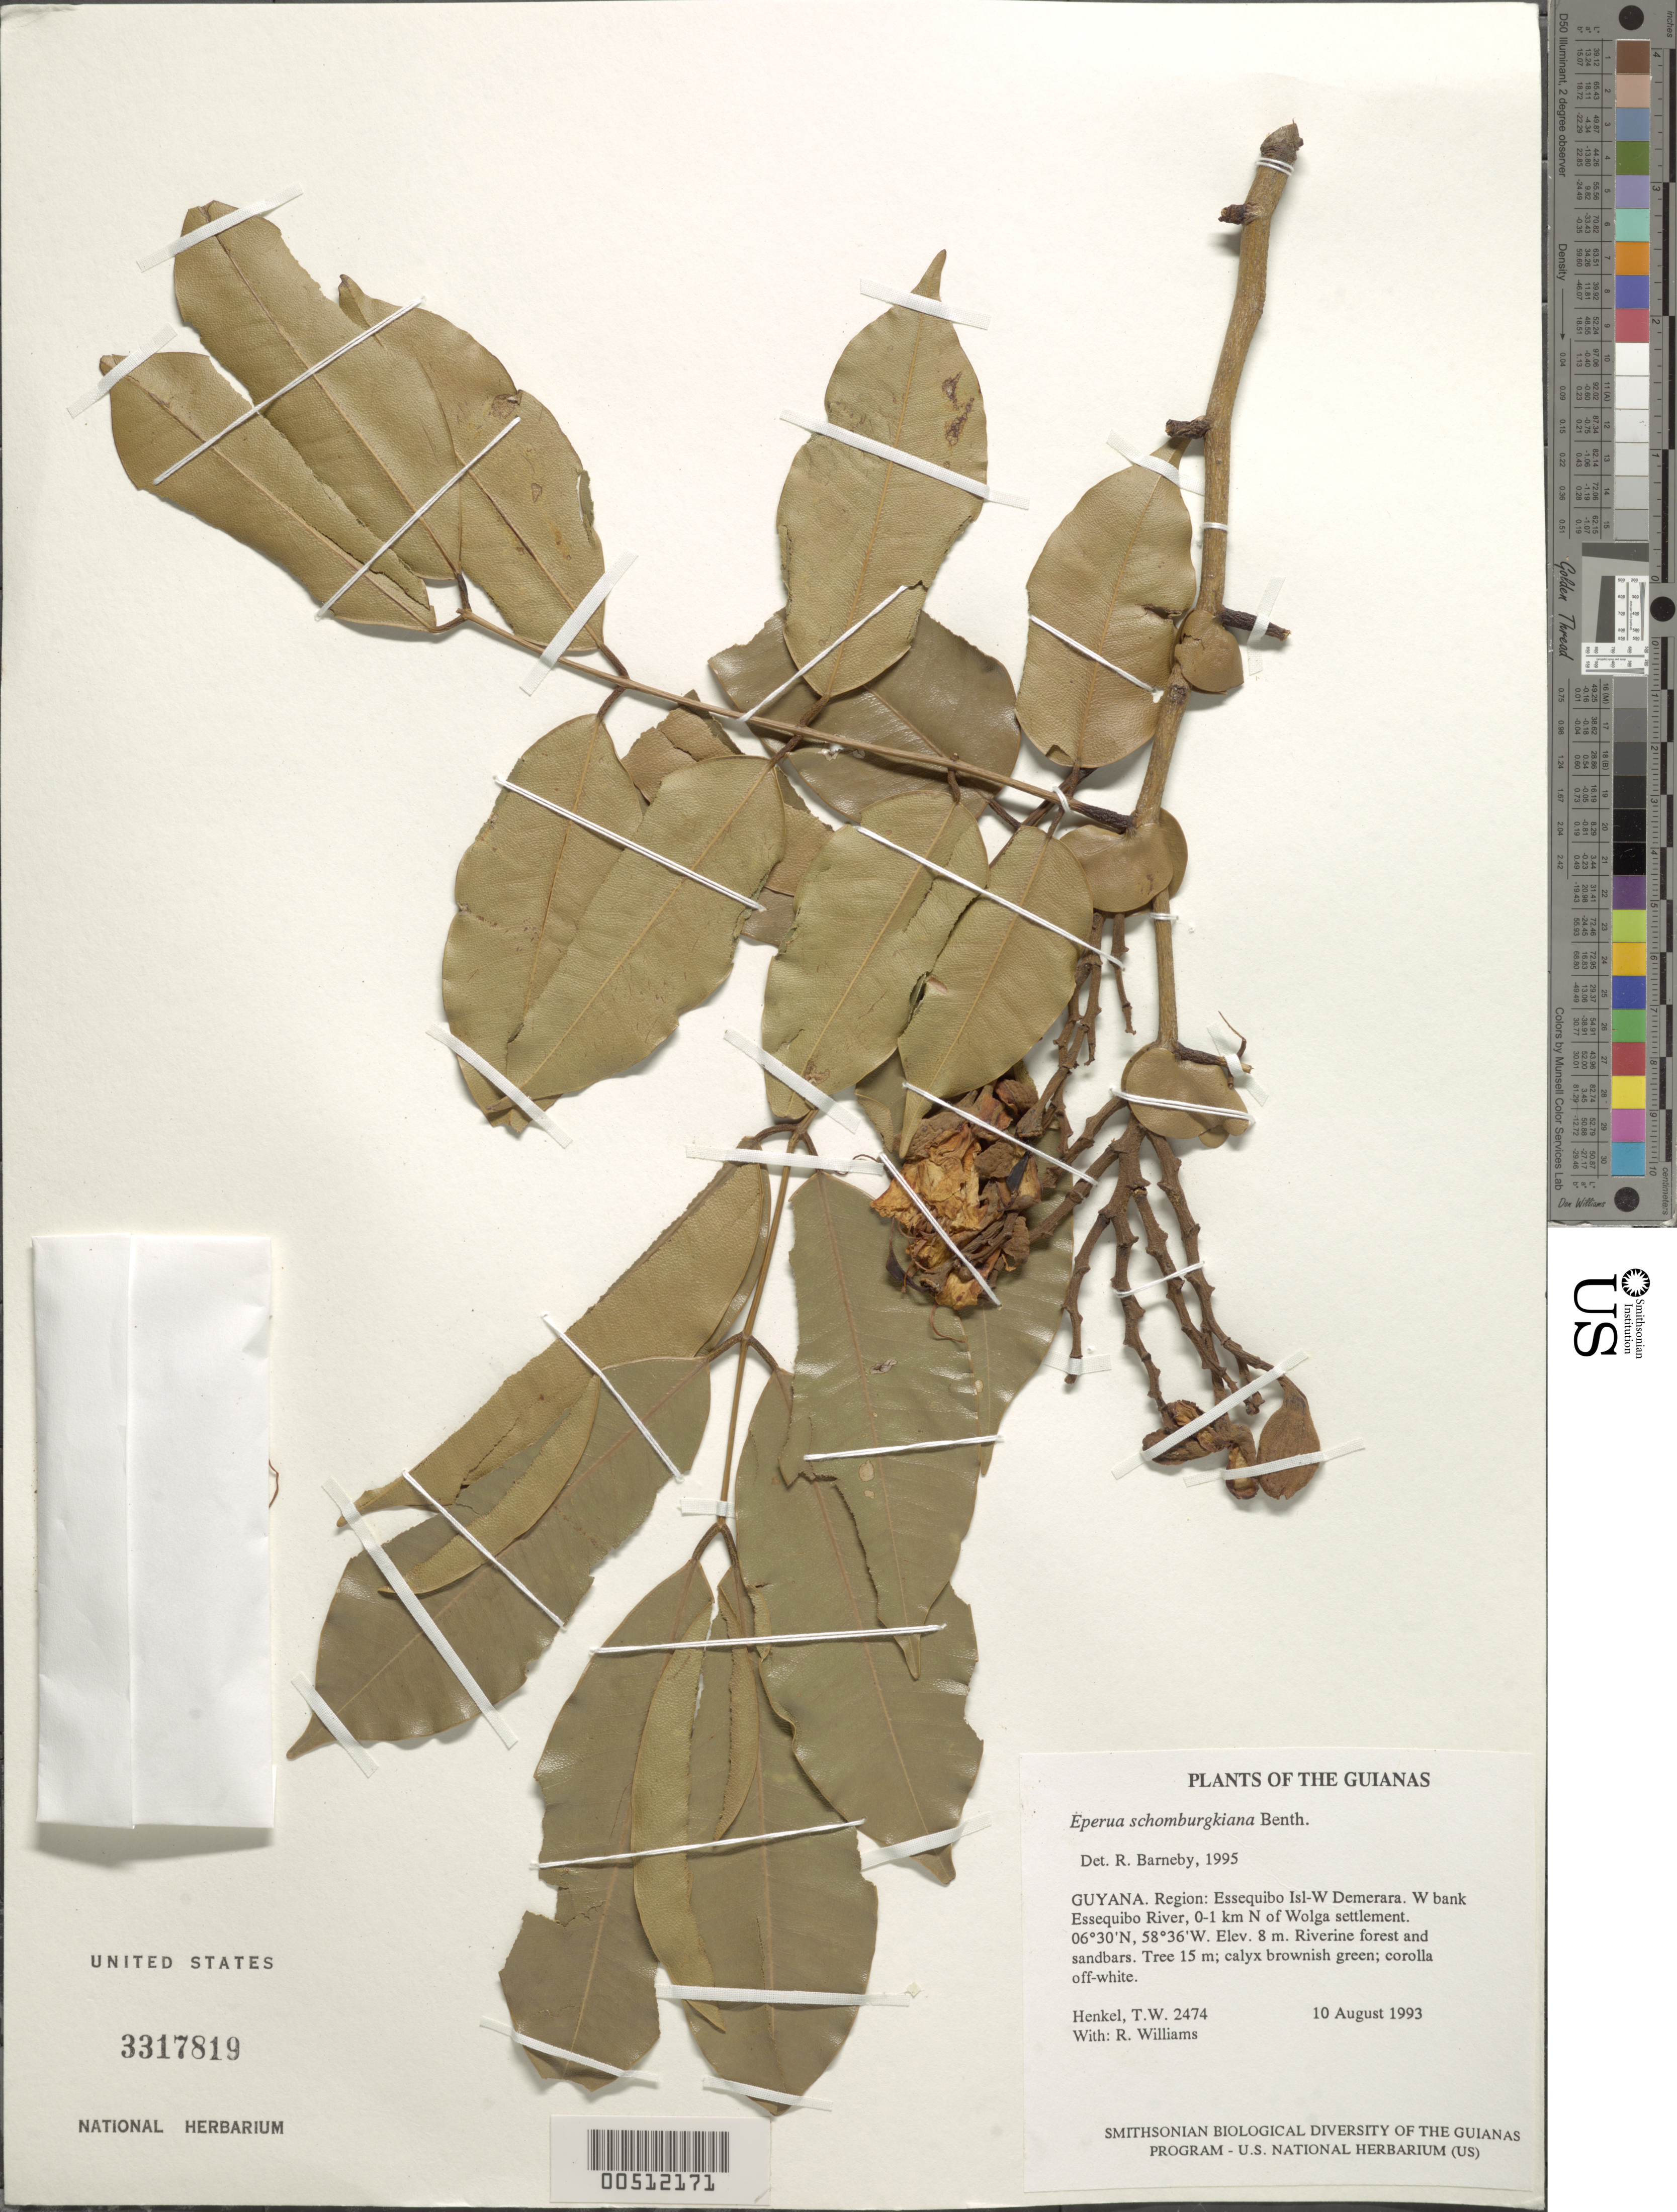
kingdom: Plantae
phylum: Tracheophyta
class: Magnoliopsida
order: Fabales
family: Fabaceae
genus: Eperua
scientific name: Eperua schomburgkiana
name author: Benth.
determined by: Barneby, Rupert C., (NY)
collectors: T. Henkel & R. Williams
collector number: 2474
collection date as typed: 10 August 1993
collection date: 1993-08-10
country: Guyana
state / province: Essequibo Isl-W. Demerara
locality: W bank Essequibo River, 0-1 km N of Wolga settlement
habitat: Riverine forest and sandbars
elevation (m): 8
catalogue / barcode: US 3317819